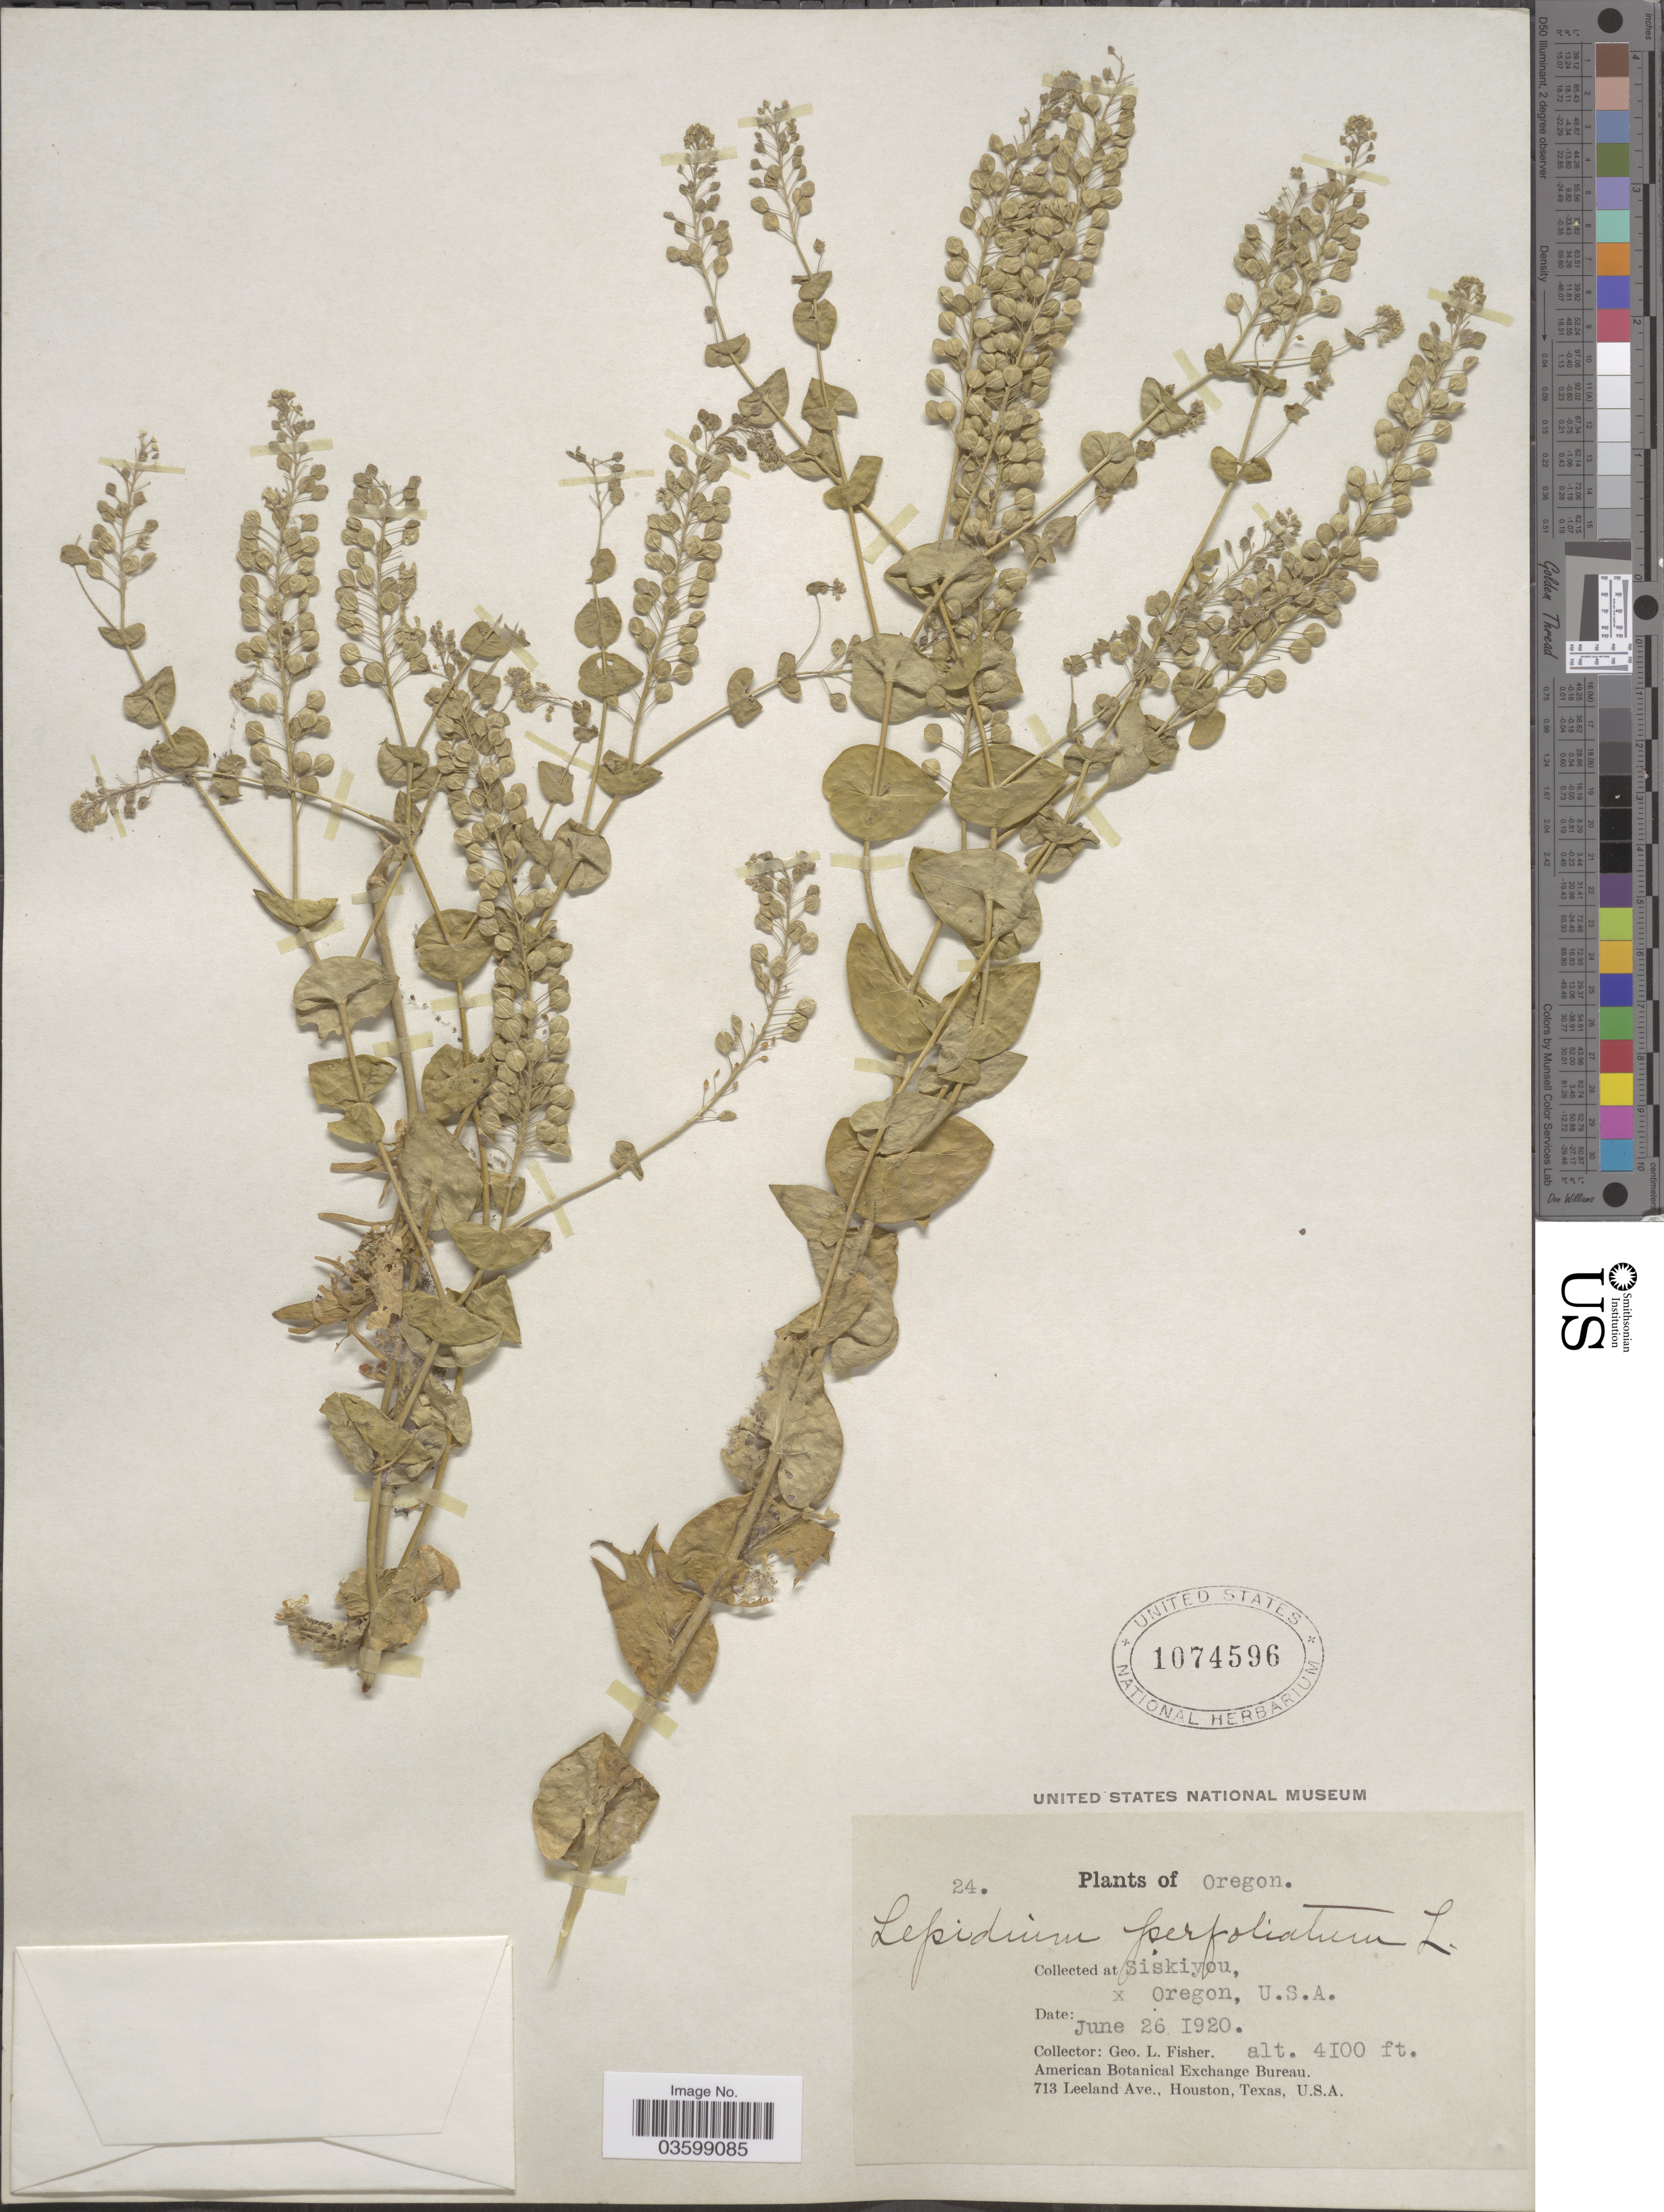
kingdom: Plantae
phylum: Tracheophyta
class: Magnoliopsida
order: Brassicales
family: Brassicaceae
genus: Lepidium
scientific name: Lepidium perfoliatum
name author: L.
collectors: G. L. Fisher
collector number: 24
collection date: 1920-06-26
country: United States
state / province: Oregon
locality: Siskiyou.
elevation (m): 1250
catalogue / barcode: US 1074596